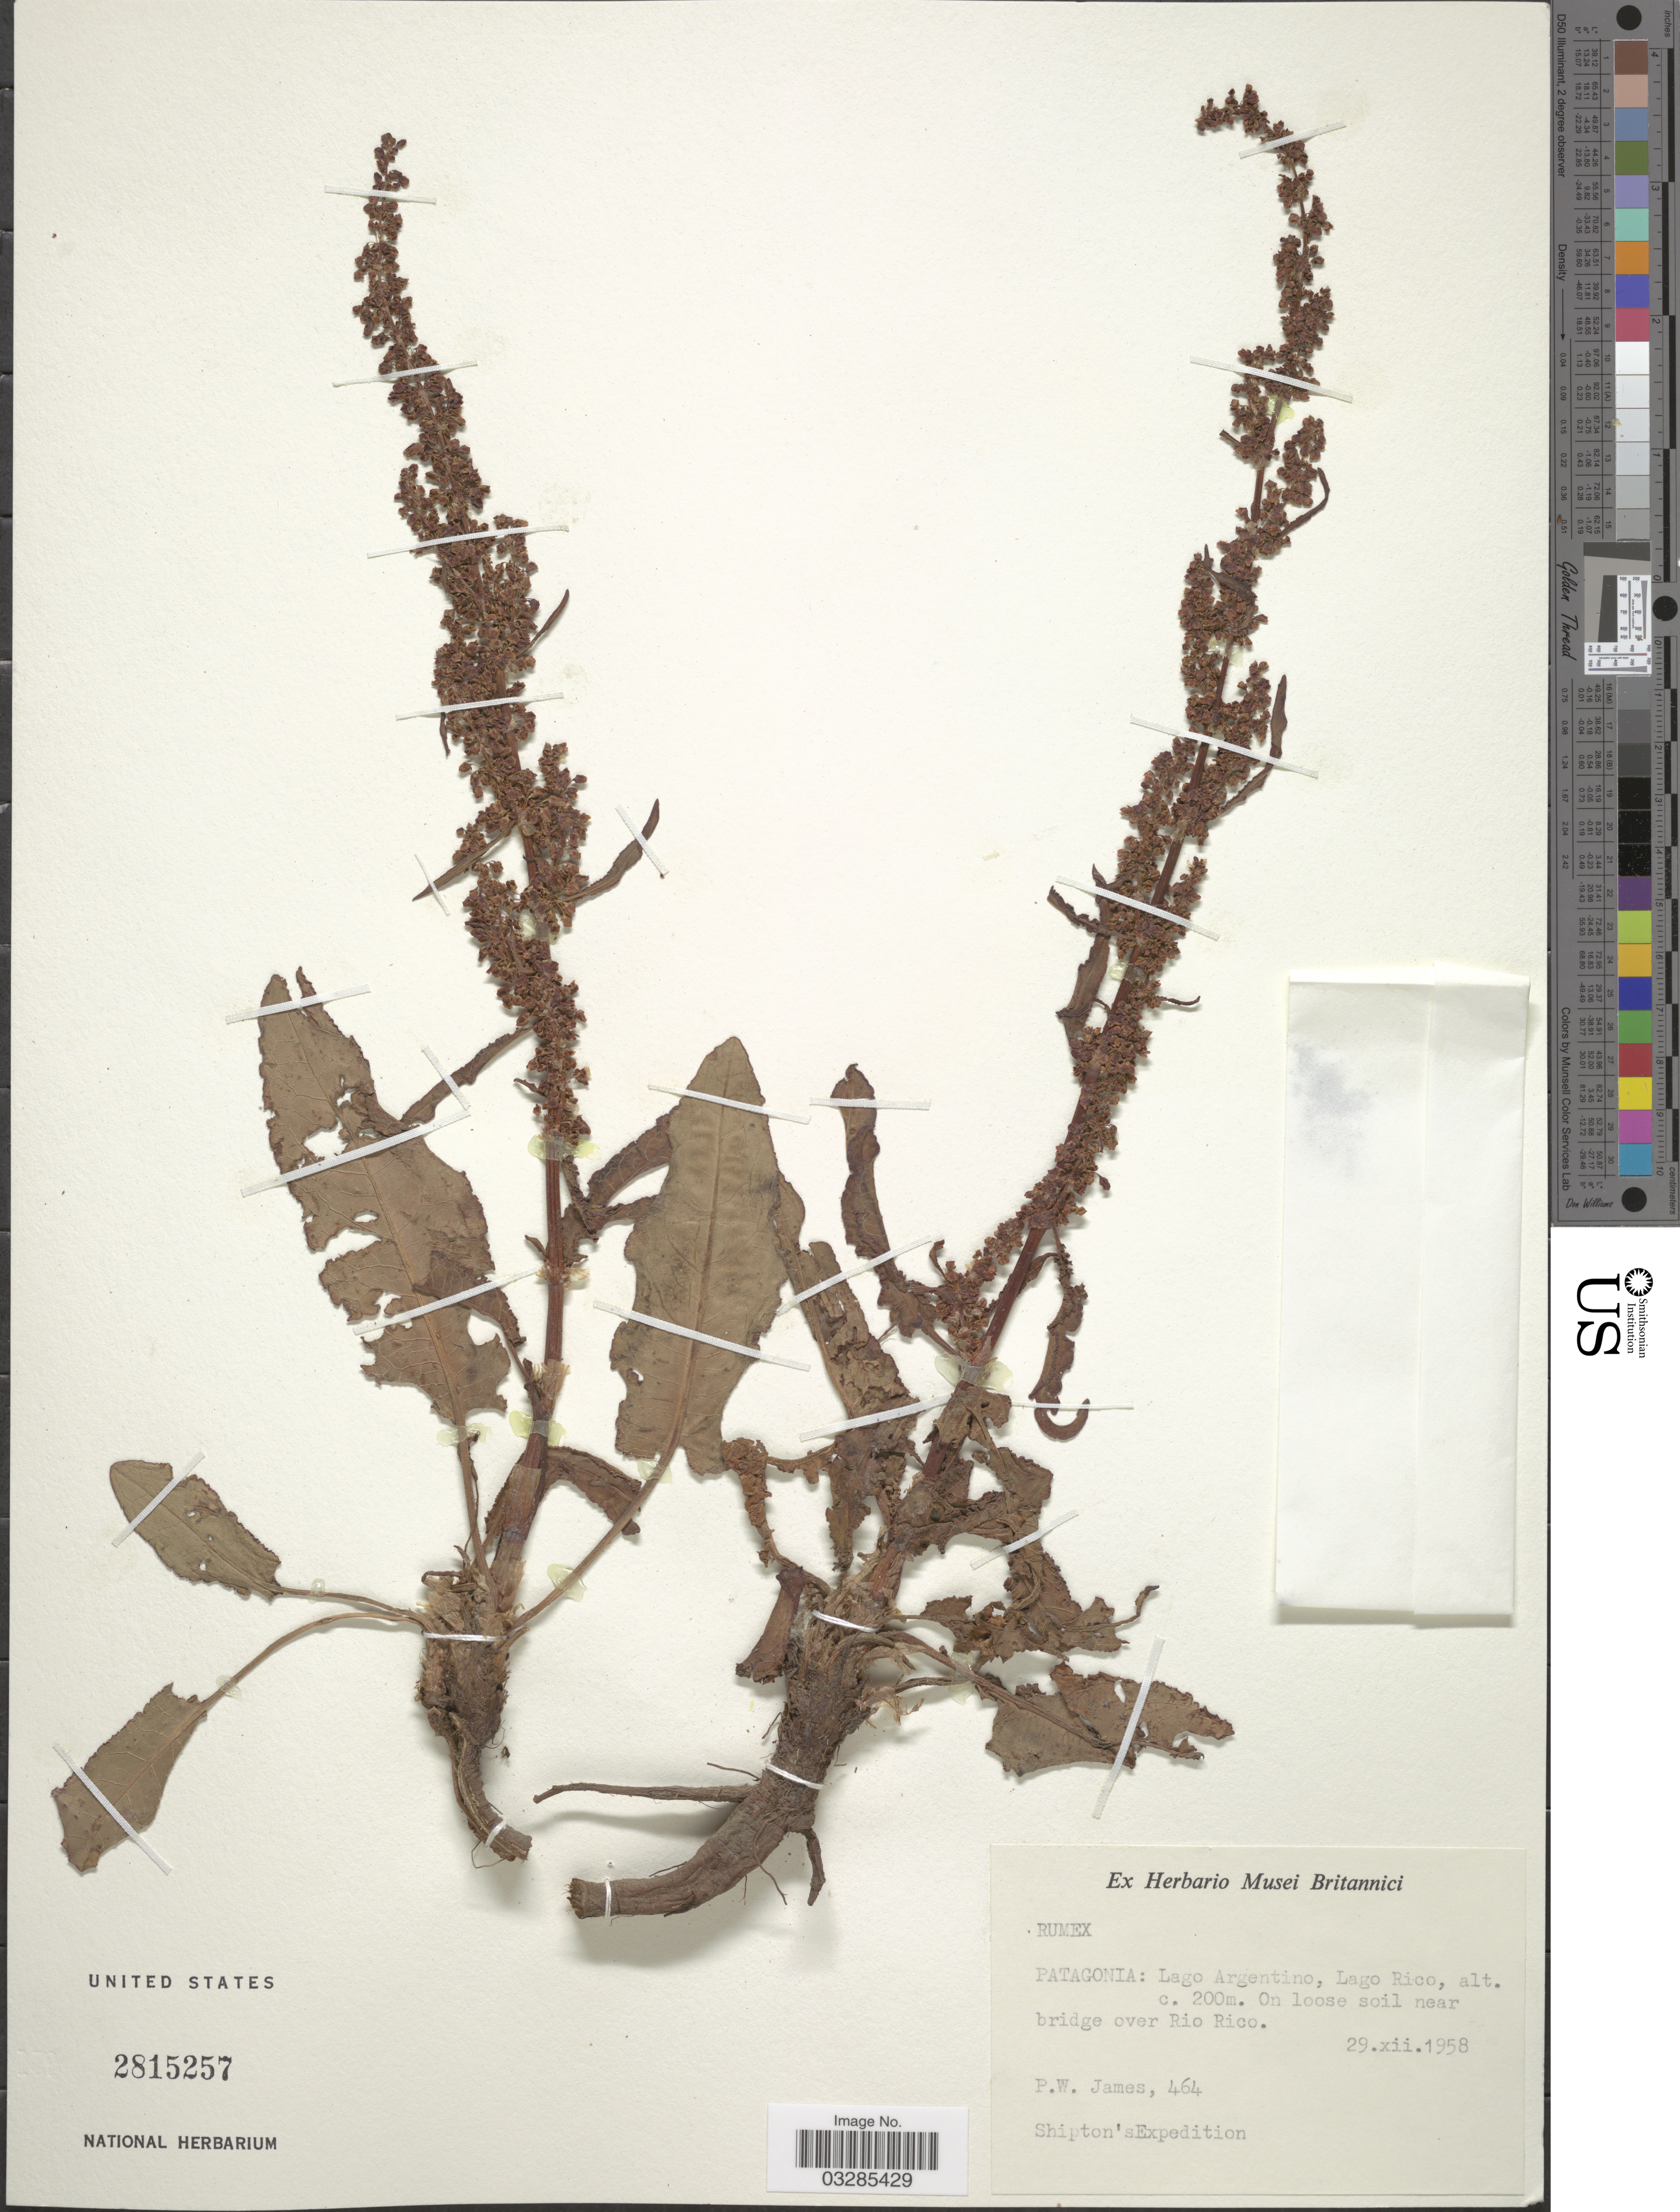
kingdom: Plantae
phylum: Tracheophyta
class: Magnoliopsida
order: Caryophyllales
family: Polygonaceae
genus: Rumex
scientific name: Rumex sp.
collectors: P. James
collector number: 464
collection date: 1958-12-29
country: Argentina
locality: Patagonia: Lago Argentino, Lago Rico. On loose soil near bridge over Rio Rico.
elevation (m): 200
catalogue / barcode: US 2815257